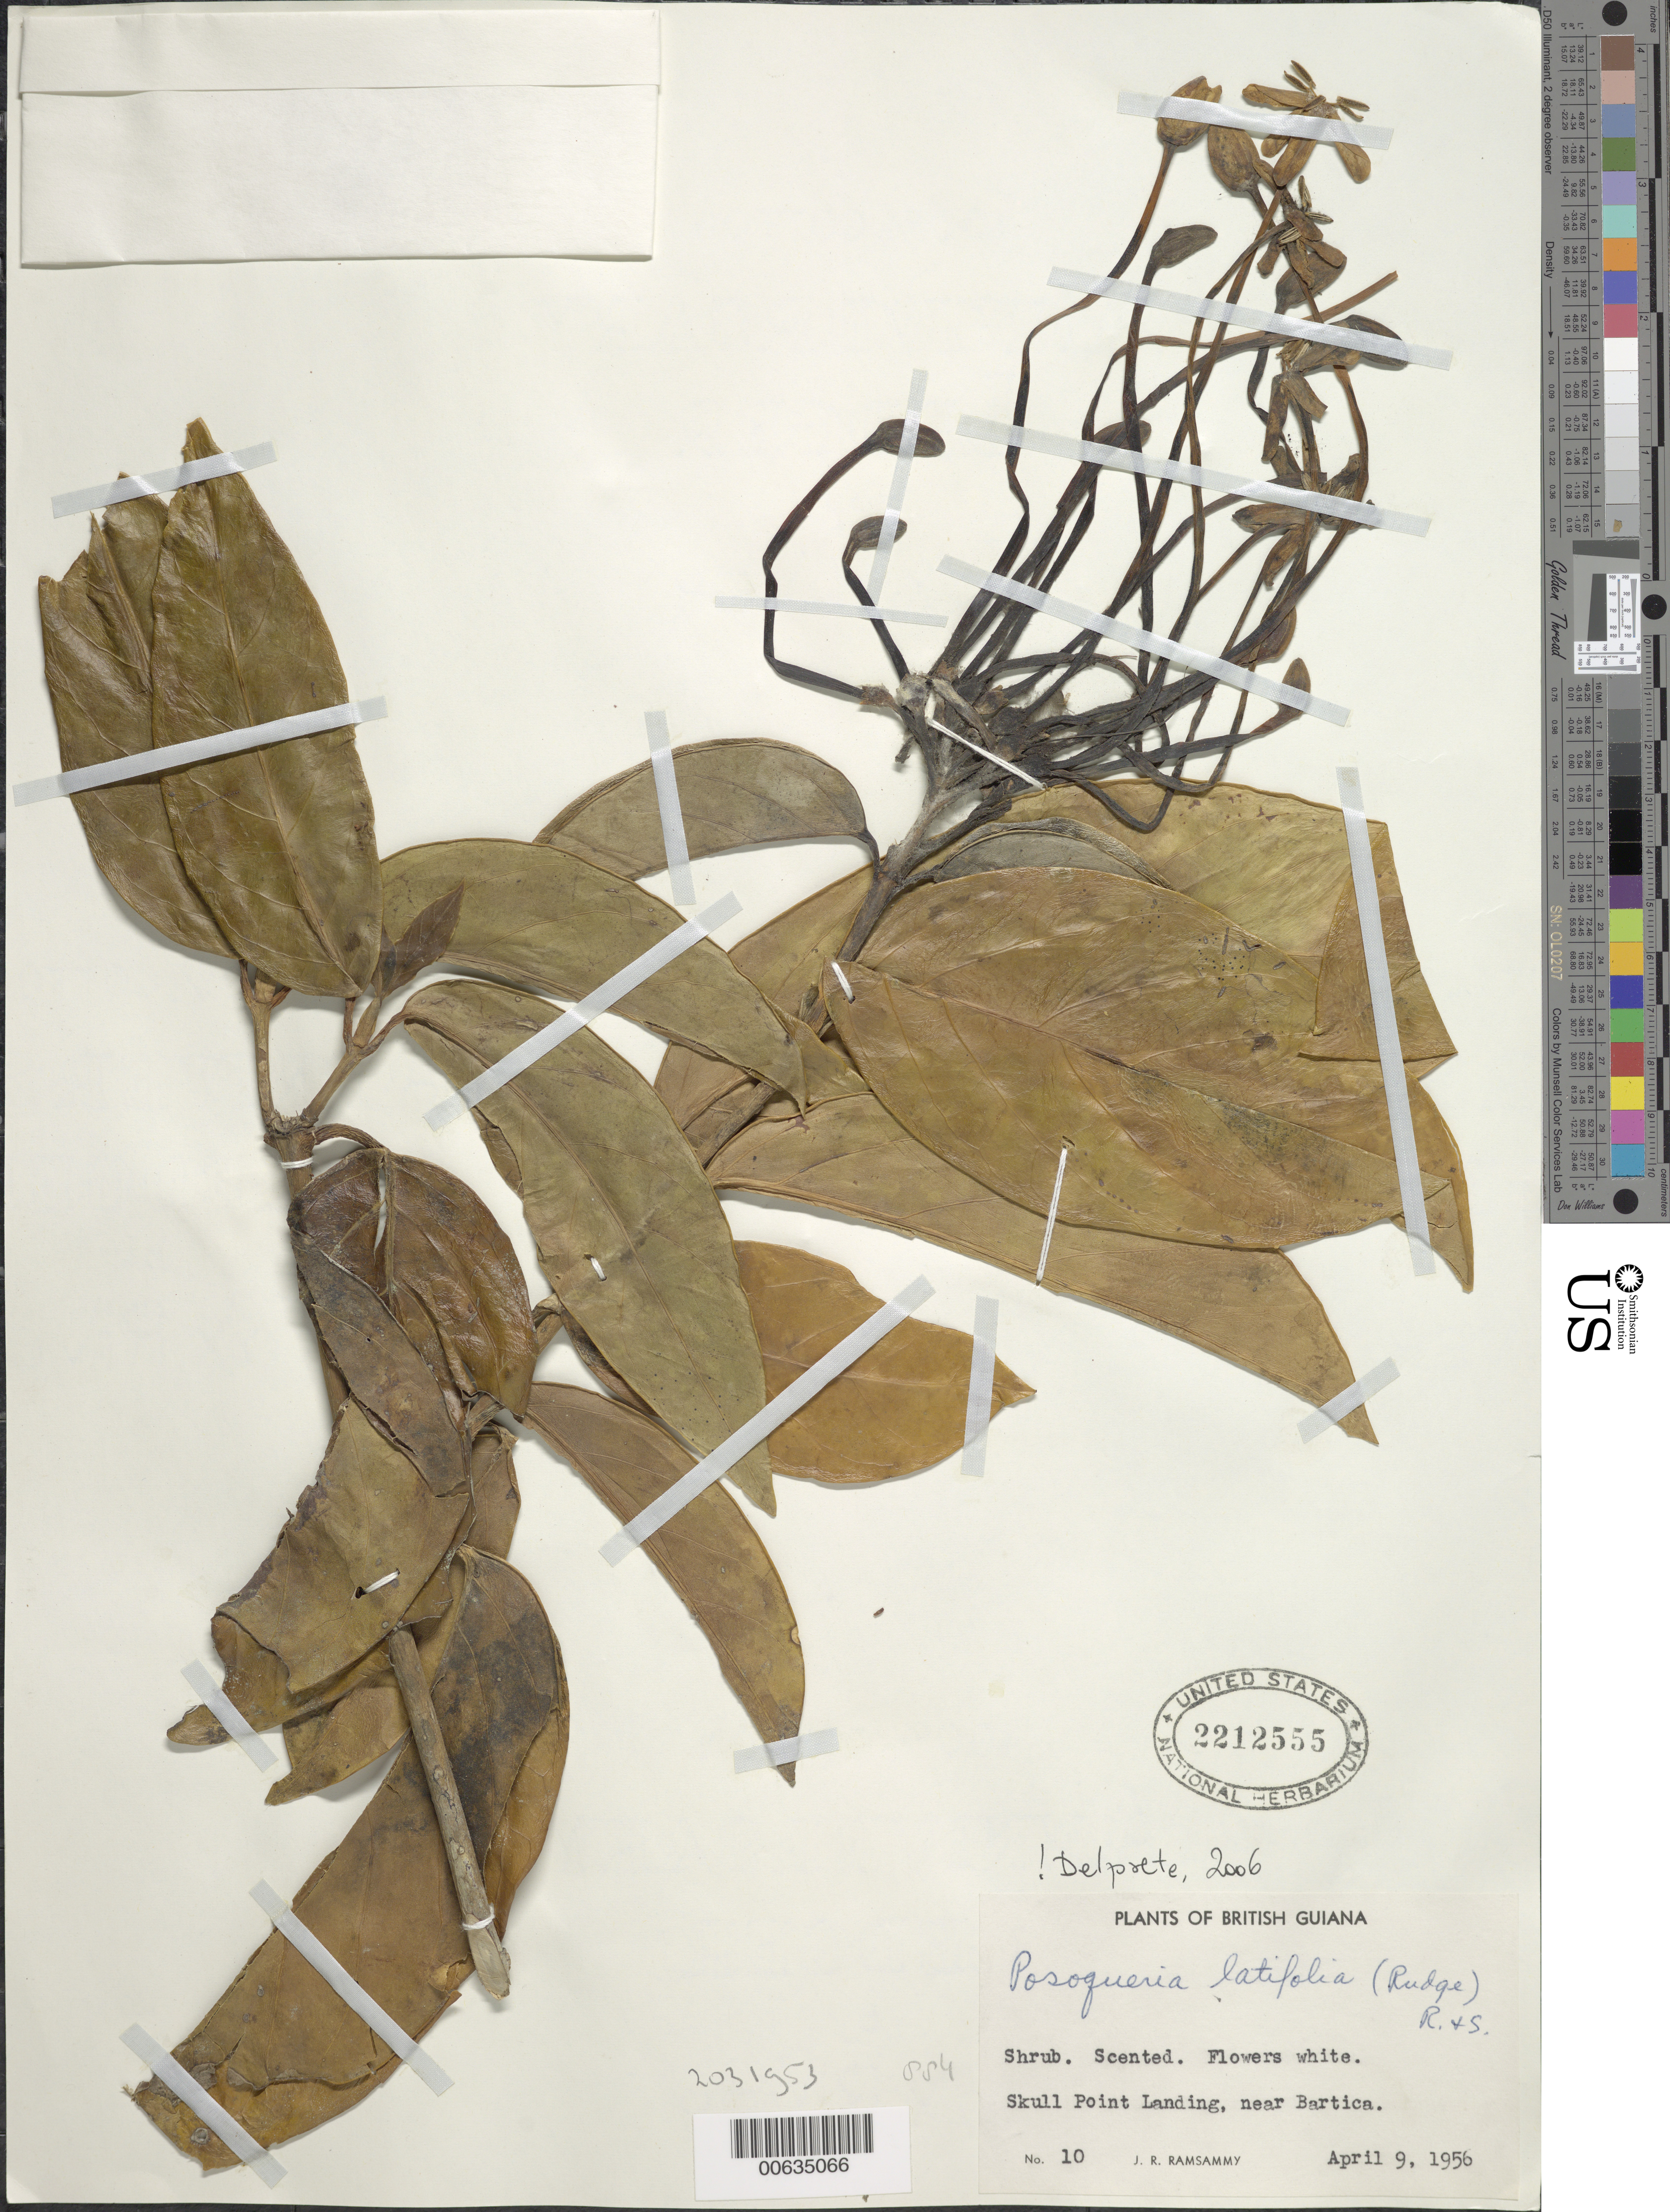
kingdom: Plantae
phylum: Tracheophyta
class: Magnoliopsida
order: Gentianales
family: Rubiaceae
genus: Posoqueria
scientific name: Posoqueria latifolia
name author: (Rudge) Roem. & Schult.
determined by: Delprete, P. G., Herb. de Guyane Cay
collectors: J. Ramsammy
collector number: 10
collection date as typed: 9-Apr-56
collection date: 1956-04-09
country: Guyana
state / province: Cuyuni-Mazaruni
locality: Skull Point, near Bartica, Essequibo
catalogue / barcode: US 2212555